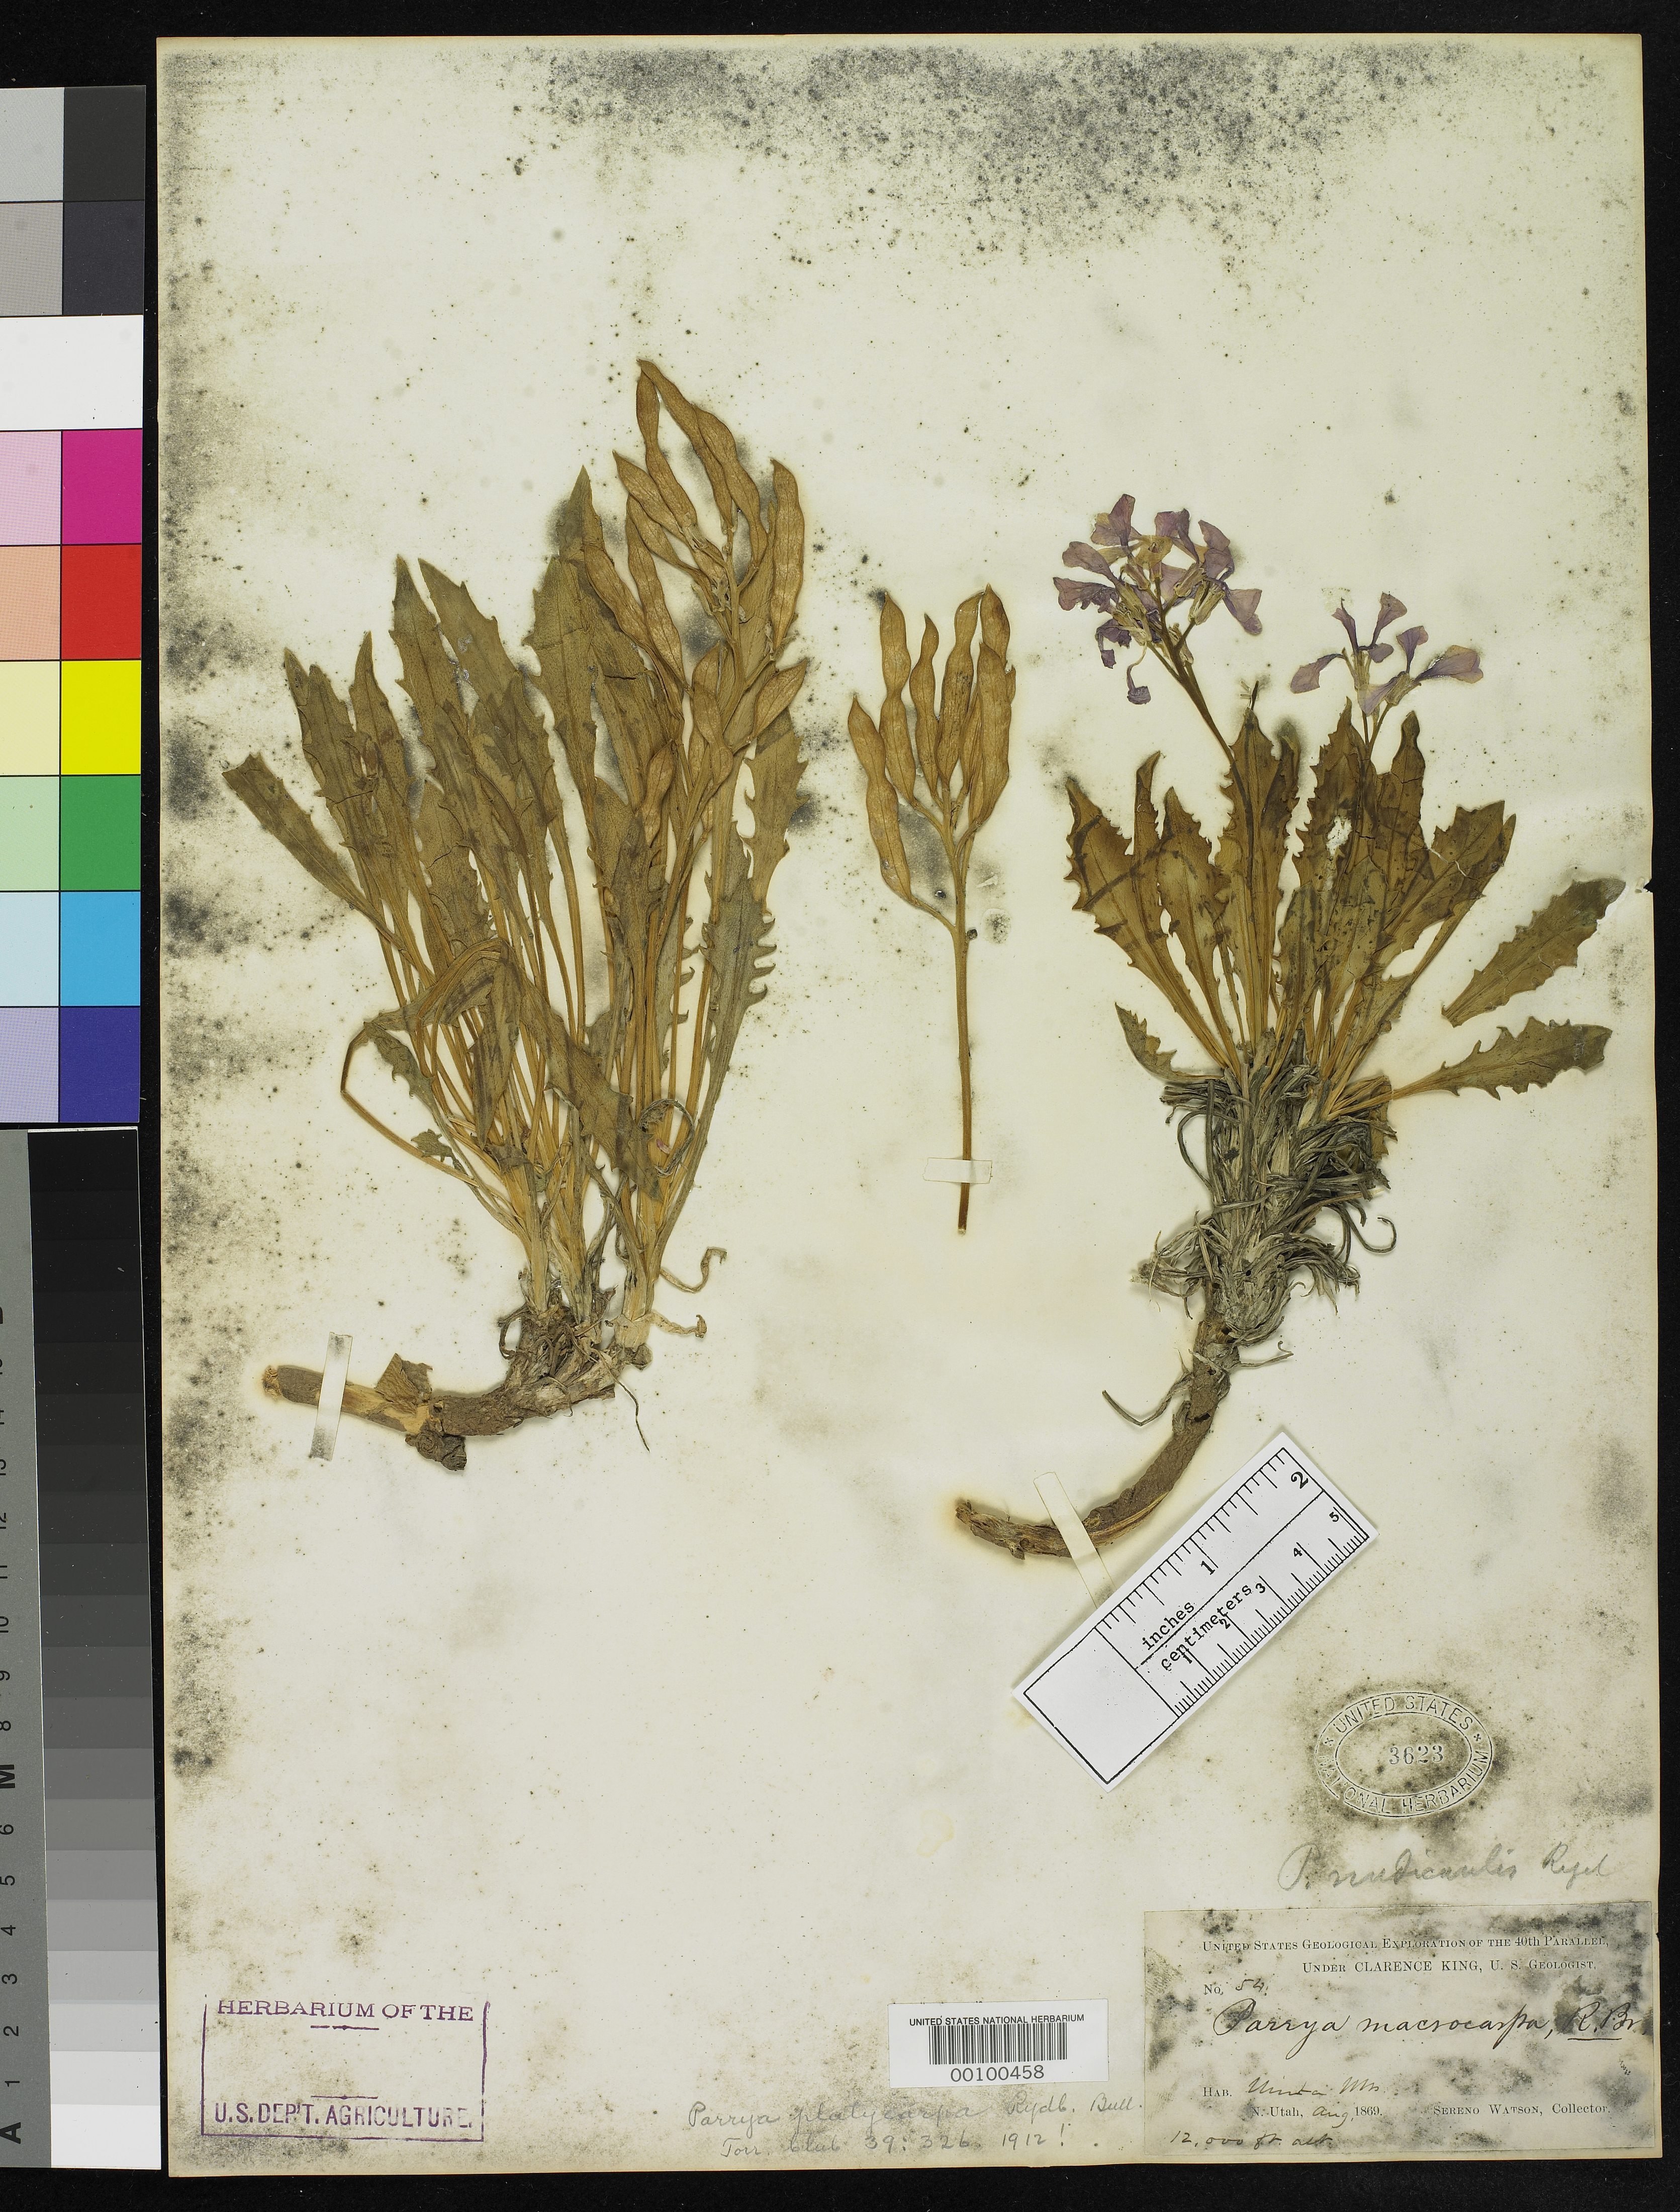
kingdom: Plantae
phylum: Tracheophyta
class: Magnoliopsida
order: Brassicales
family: Brassicaceae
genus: Parrya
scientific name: Parrya platycarpa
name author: Rydb.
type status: Isotype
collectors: S. Watson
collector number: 54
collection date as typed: Aug 1869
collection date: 1869-08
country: United States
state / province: Utah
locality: Uintah Mts.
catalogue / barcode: US 3623